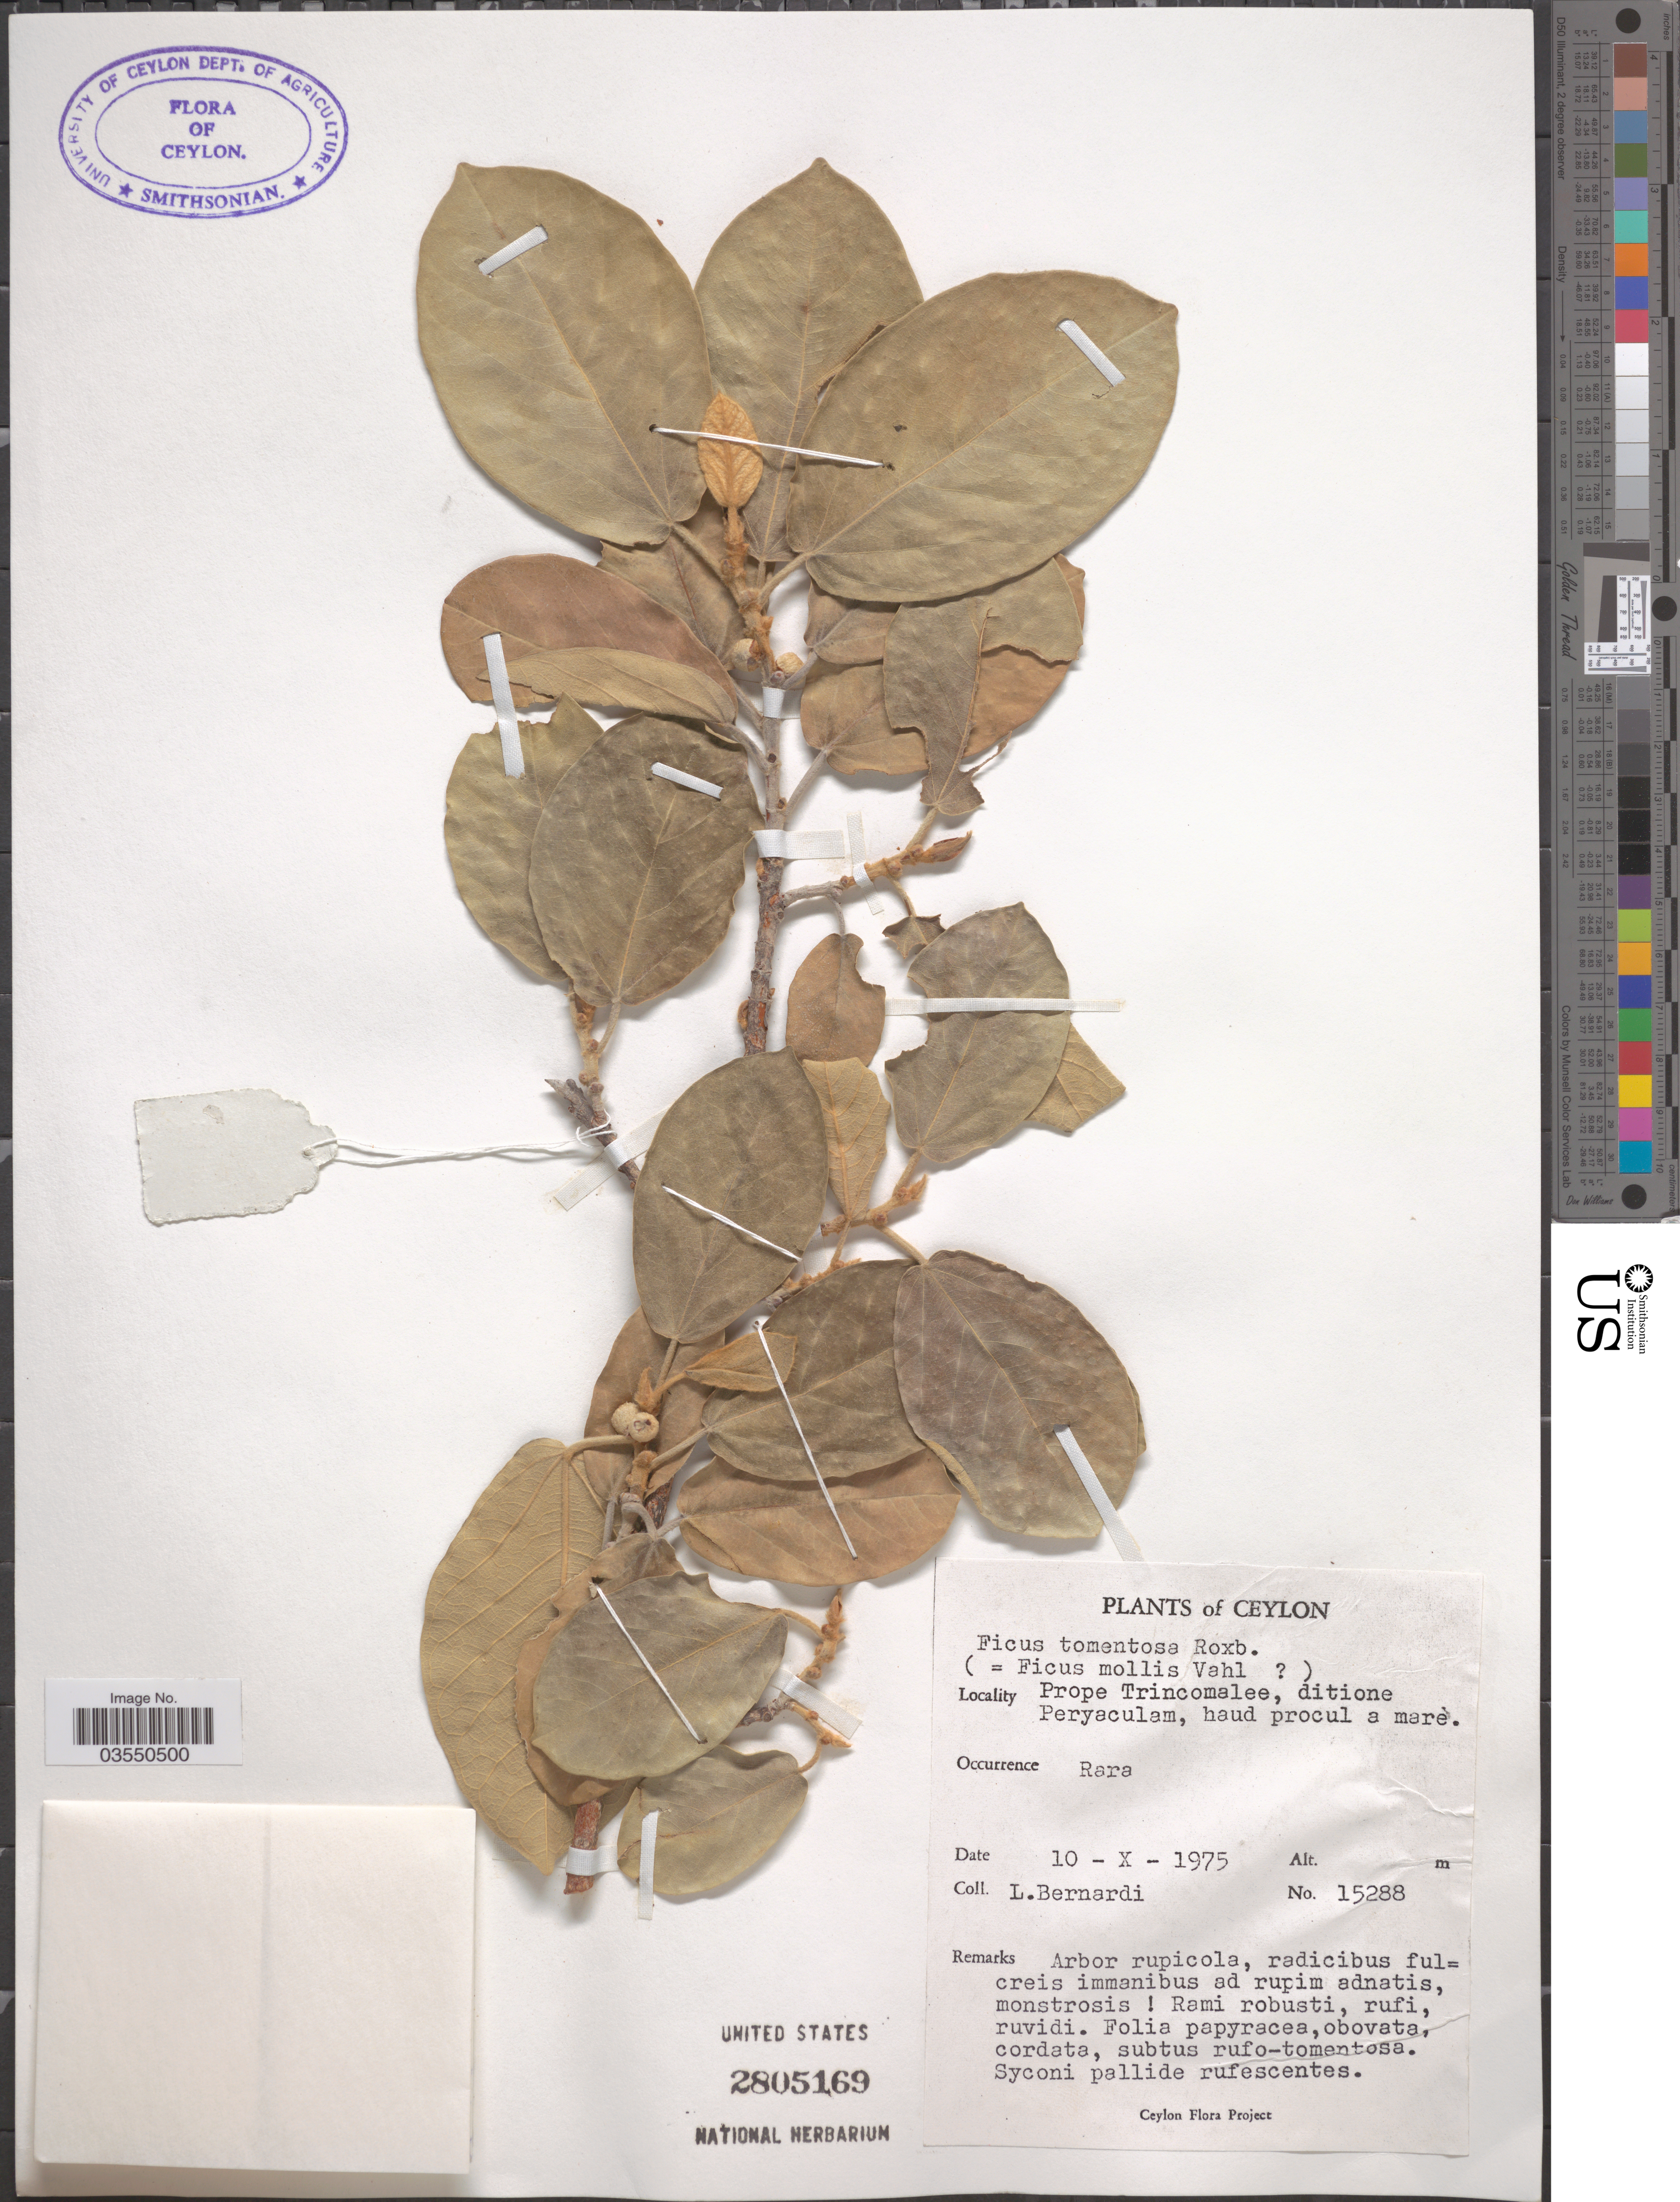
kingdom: Plantae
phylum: Tracheophyta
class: Magnoliopsida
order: Rosales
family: Moraceae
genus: Ficus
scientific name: Ficus mollis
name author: Vahl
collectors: L. Bernardi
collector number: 15288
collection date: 1975-10-10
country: Sri Lanka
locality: Ceylon. Prope Trincomalee, ditione Peryaculam.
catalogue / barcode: US 2805169